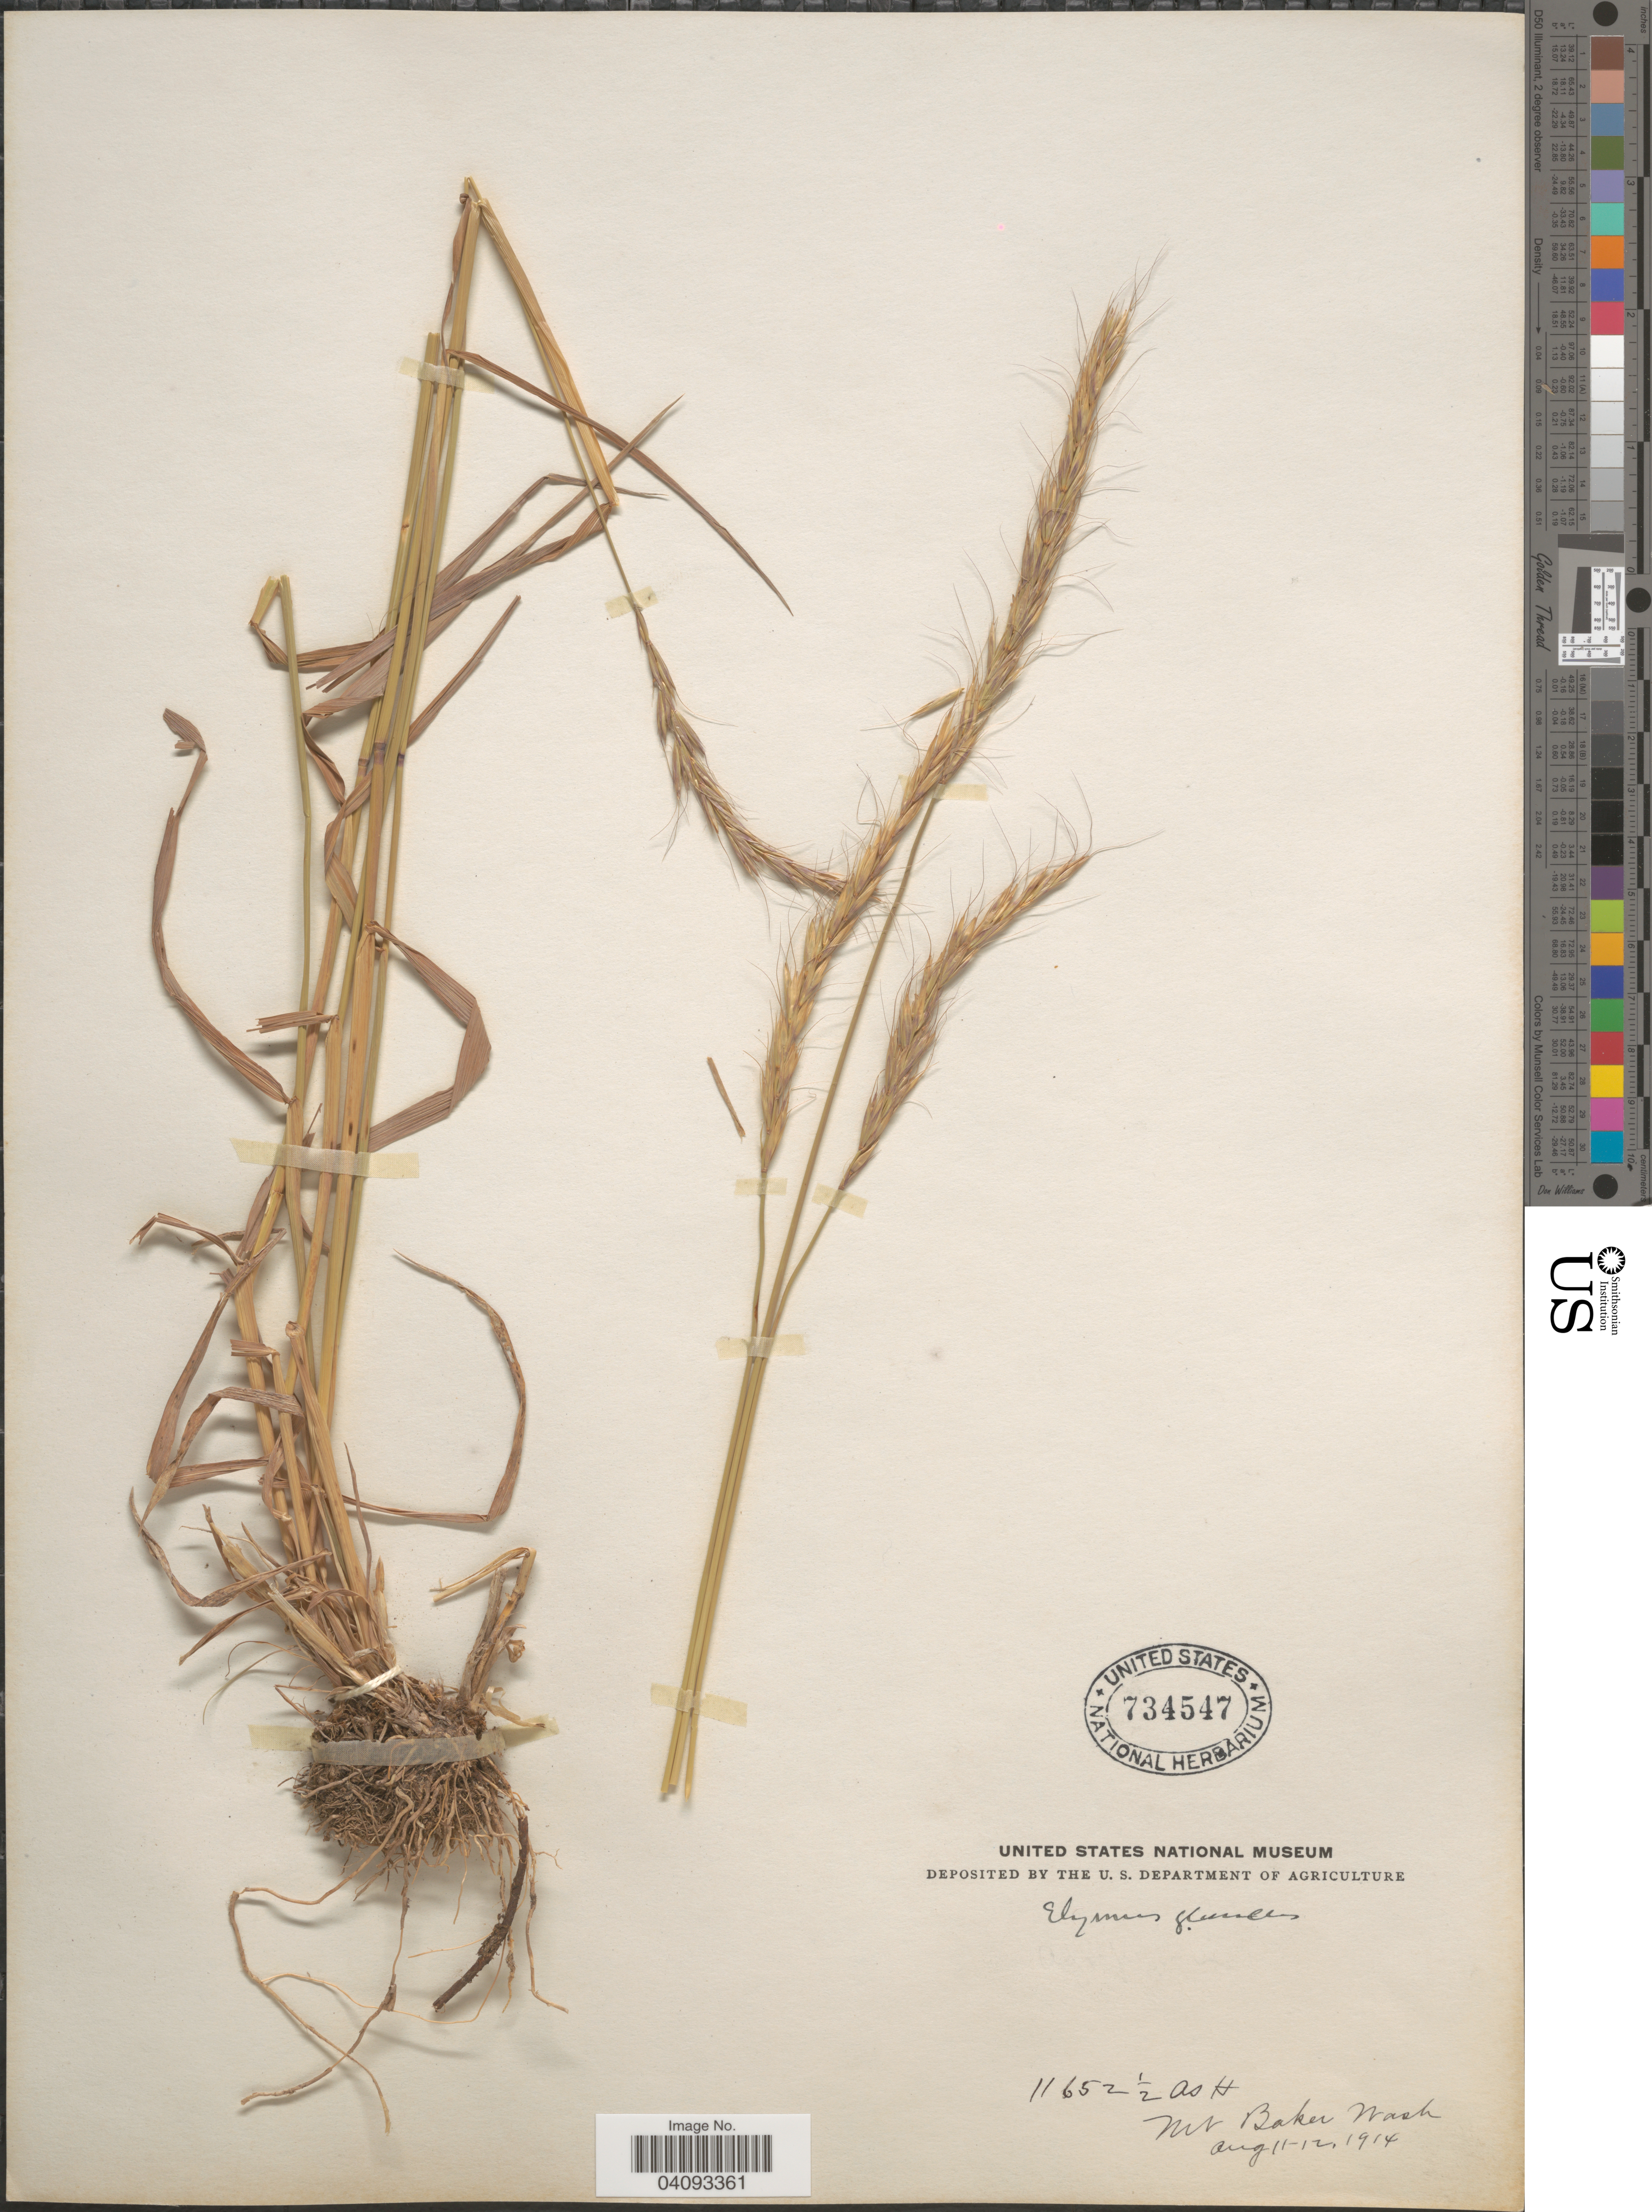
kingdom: Plantae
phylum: Tracheophyta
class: Liliopsida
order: Poales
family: Poaceae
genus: Elymus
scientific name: Elymus glaucus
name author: Buckley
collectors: A. H.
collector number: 11652½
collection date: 1914-08-11/1914-08-12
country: United States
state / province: Washington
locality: Mt Baker.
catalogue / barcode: US 734547